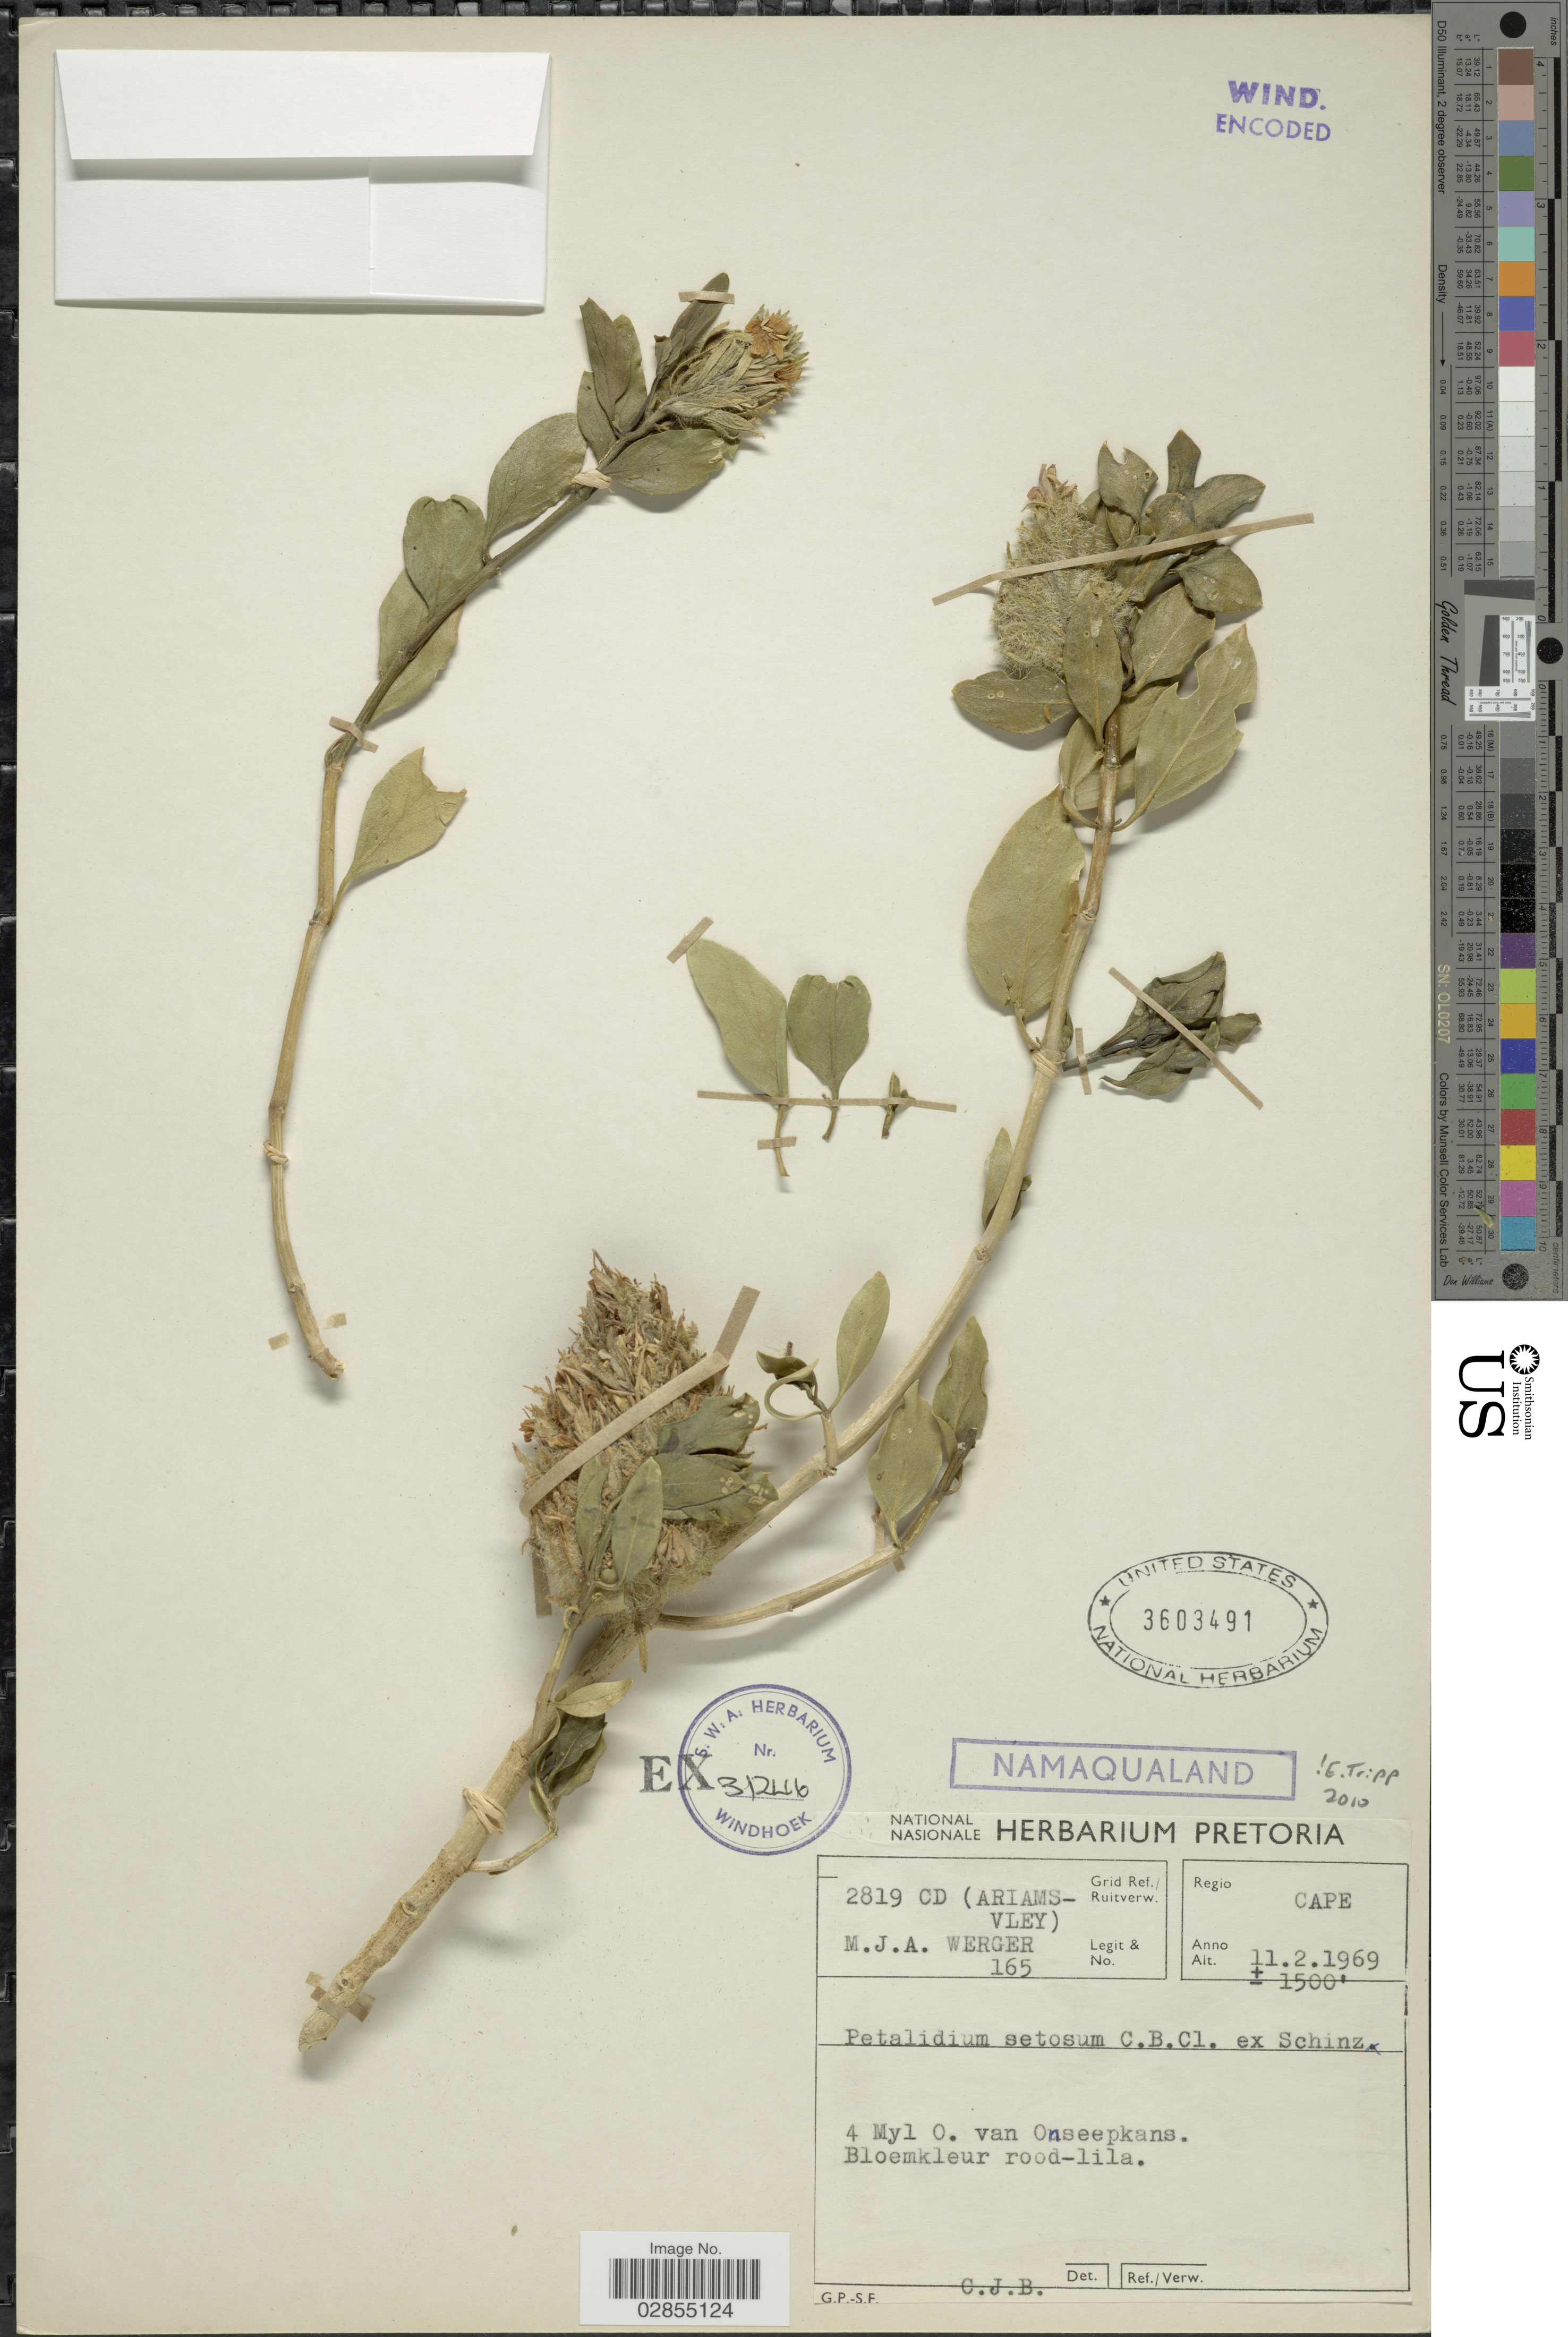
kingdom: Plantae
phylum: Tracheophyta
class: Magnoliopsida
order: Lamiales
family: Acanthaceae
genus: Petalidium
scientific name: Petalidium setosum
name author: C.B. Clarke ex Schinz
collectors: M. Werger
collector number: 165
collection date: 1969-02-11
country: South Africa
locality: Namaqualand, 2819 CD (Ariamsvley), Regio Cape, 4 Myl O. van Onseepkans.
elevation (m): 457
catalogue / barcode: US 3603491